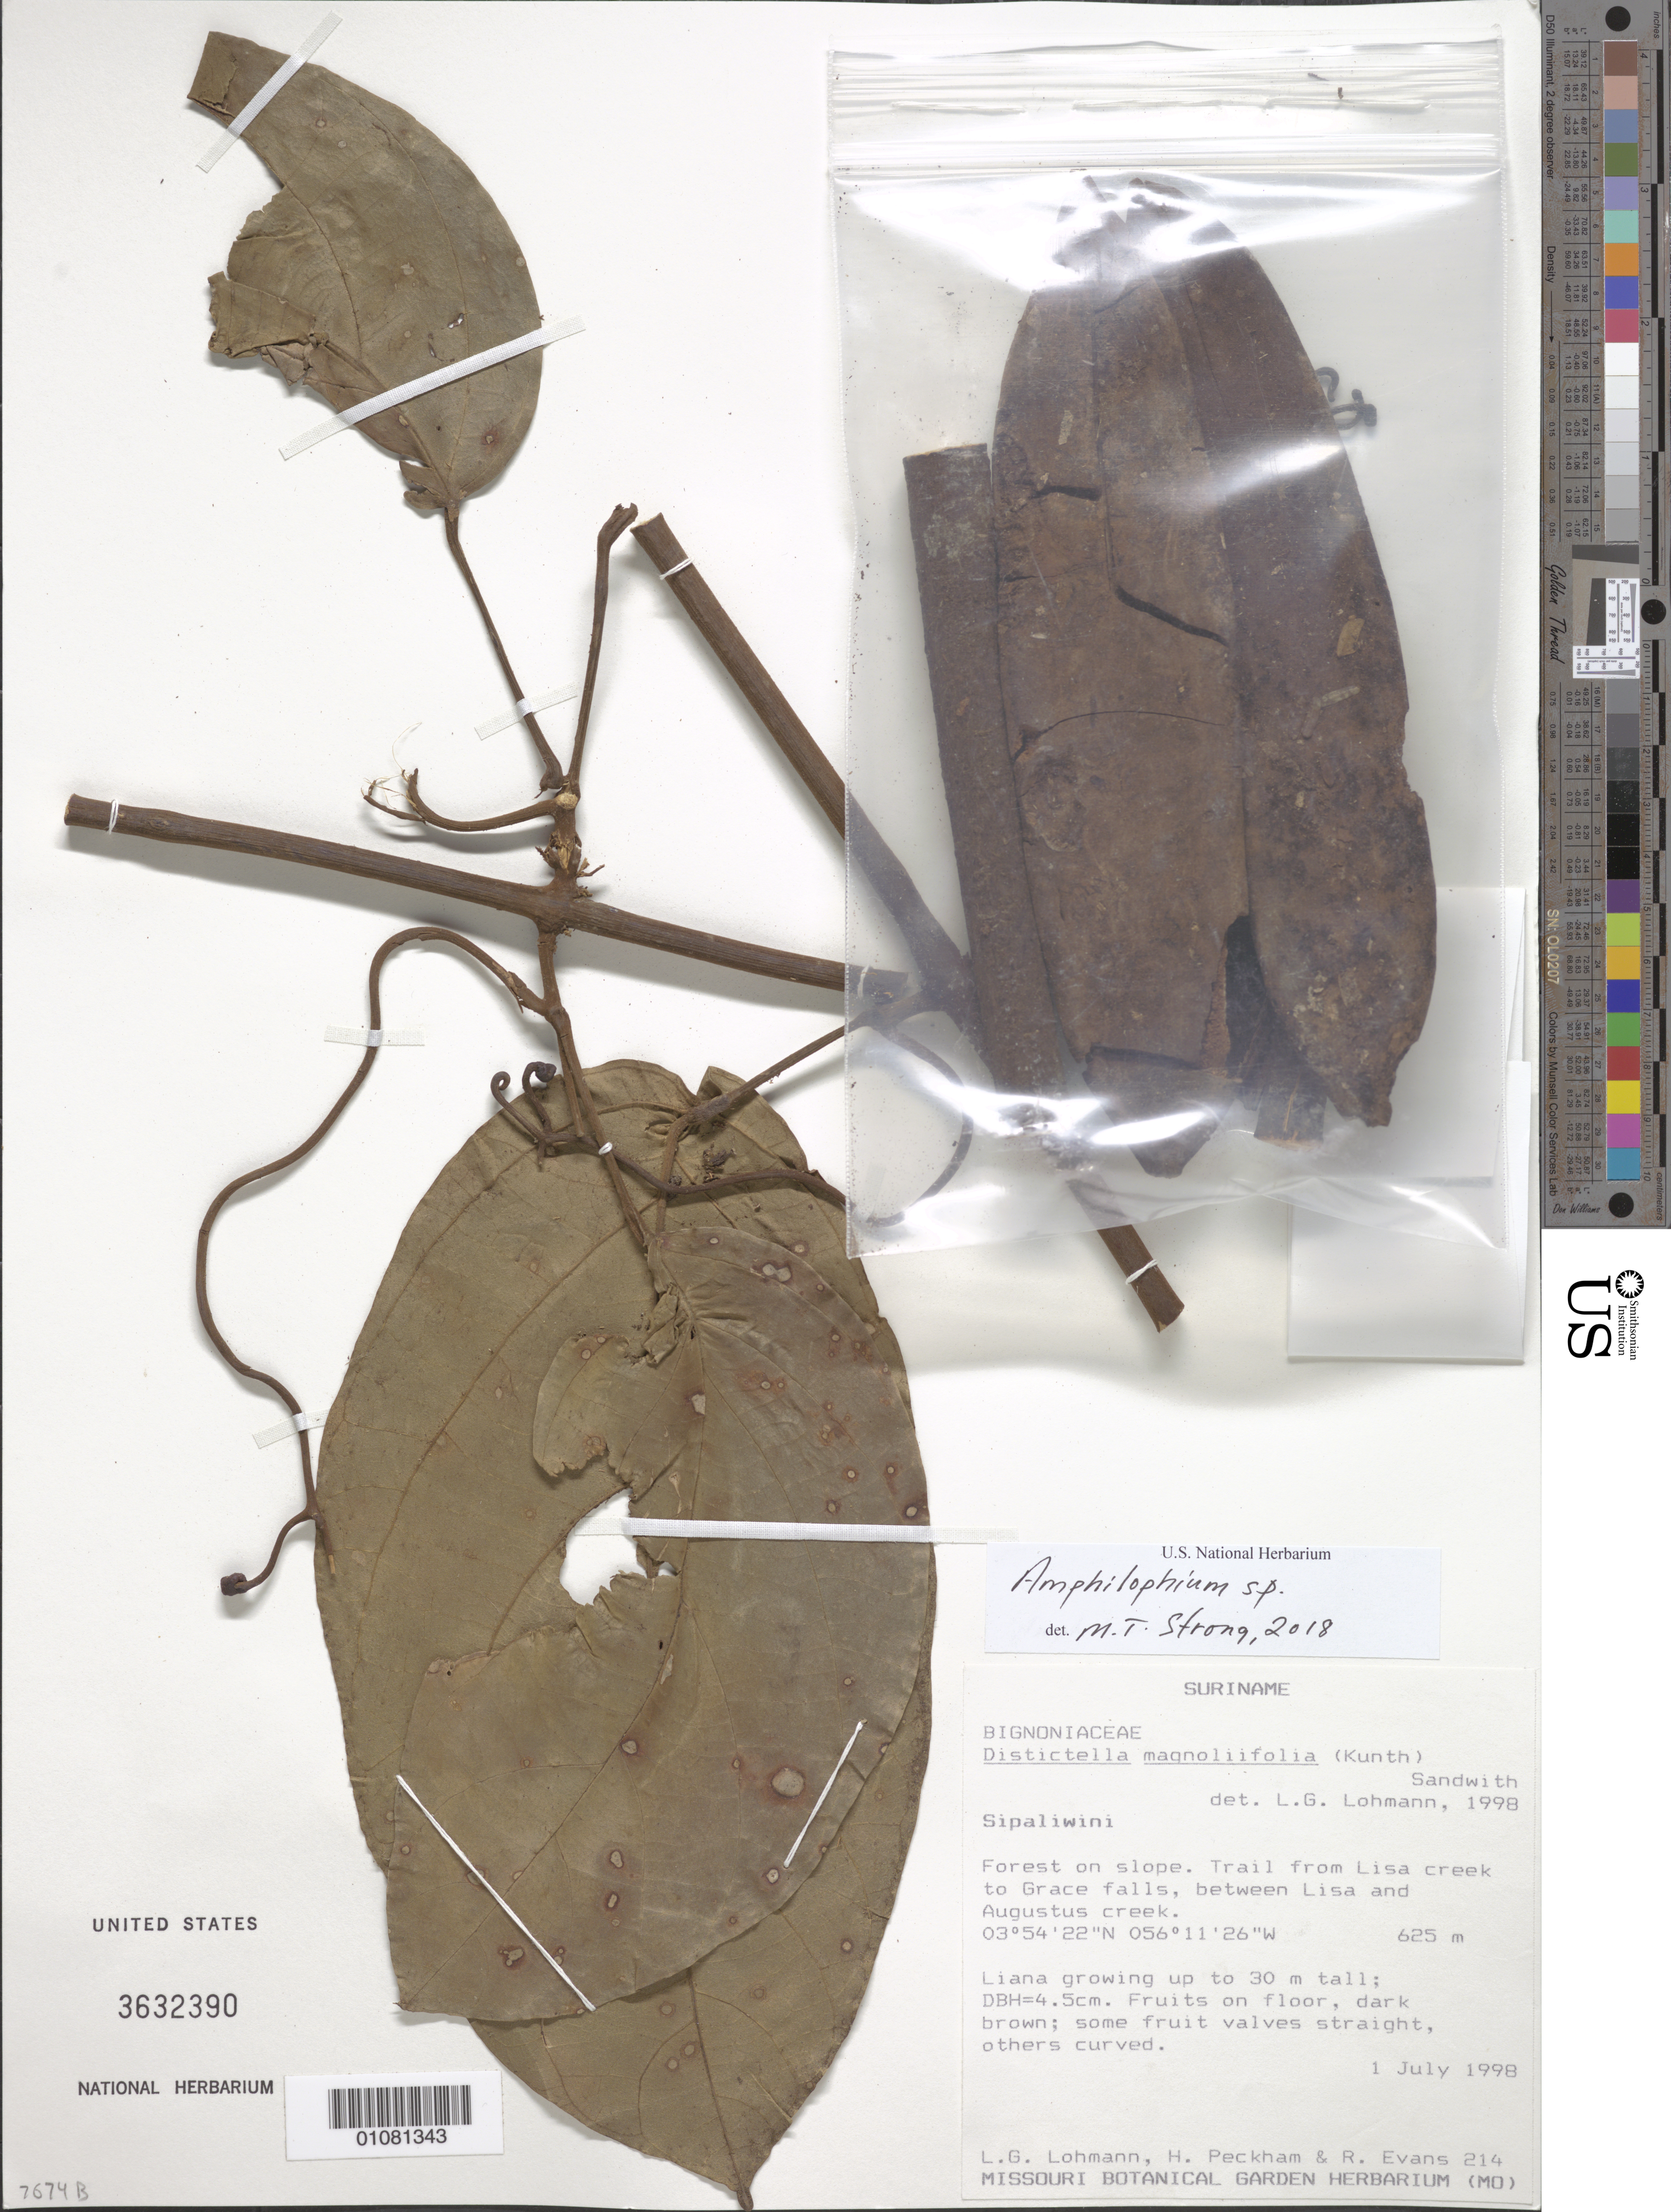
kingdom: Plantae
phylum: Tracheophyta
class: Magnoliopsida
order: Lamiales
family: Bignoniaceae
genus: Amphilophium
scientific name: Amphilophium magnoliifolium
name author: (Kunth) L.G. Lohmann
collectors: L. G. Lohmann, H. Peckham & R. Evans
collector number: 214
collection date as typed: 1-Jul-98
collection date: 1998-07-01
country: Suriname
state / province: Sipaliwini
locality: Lisa Creek to Grace Falls trail, between Lisa and Augustus creek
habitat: Forest on slope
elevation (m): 625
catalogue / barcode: US 3632390